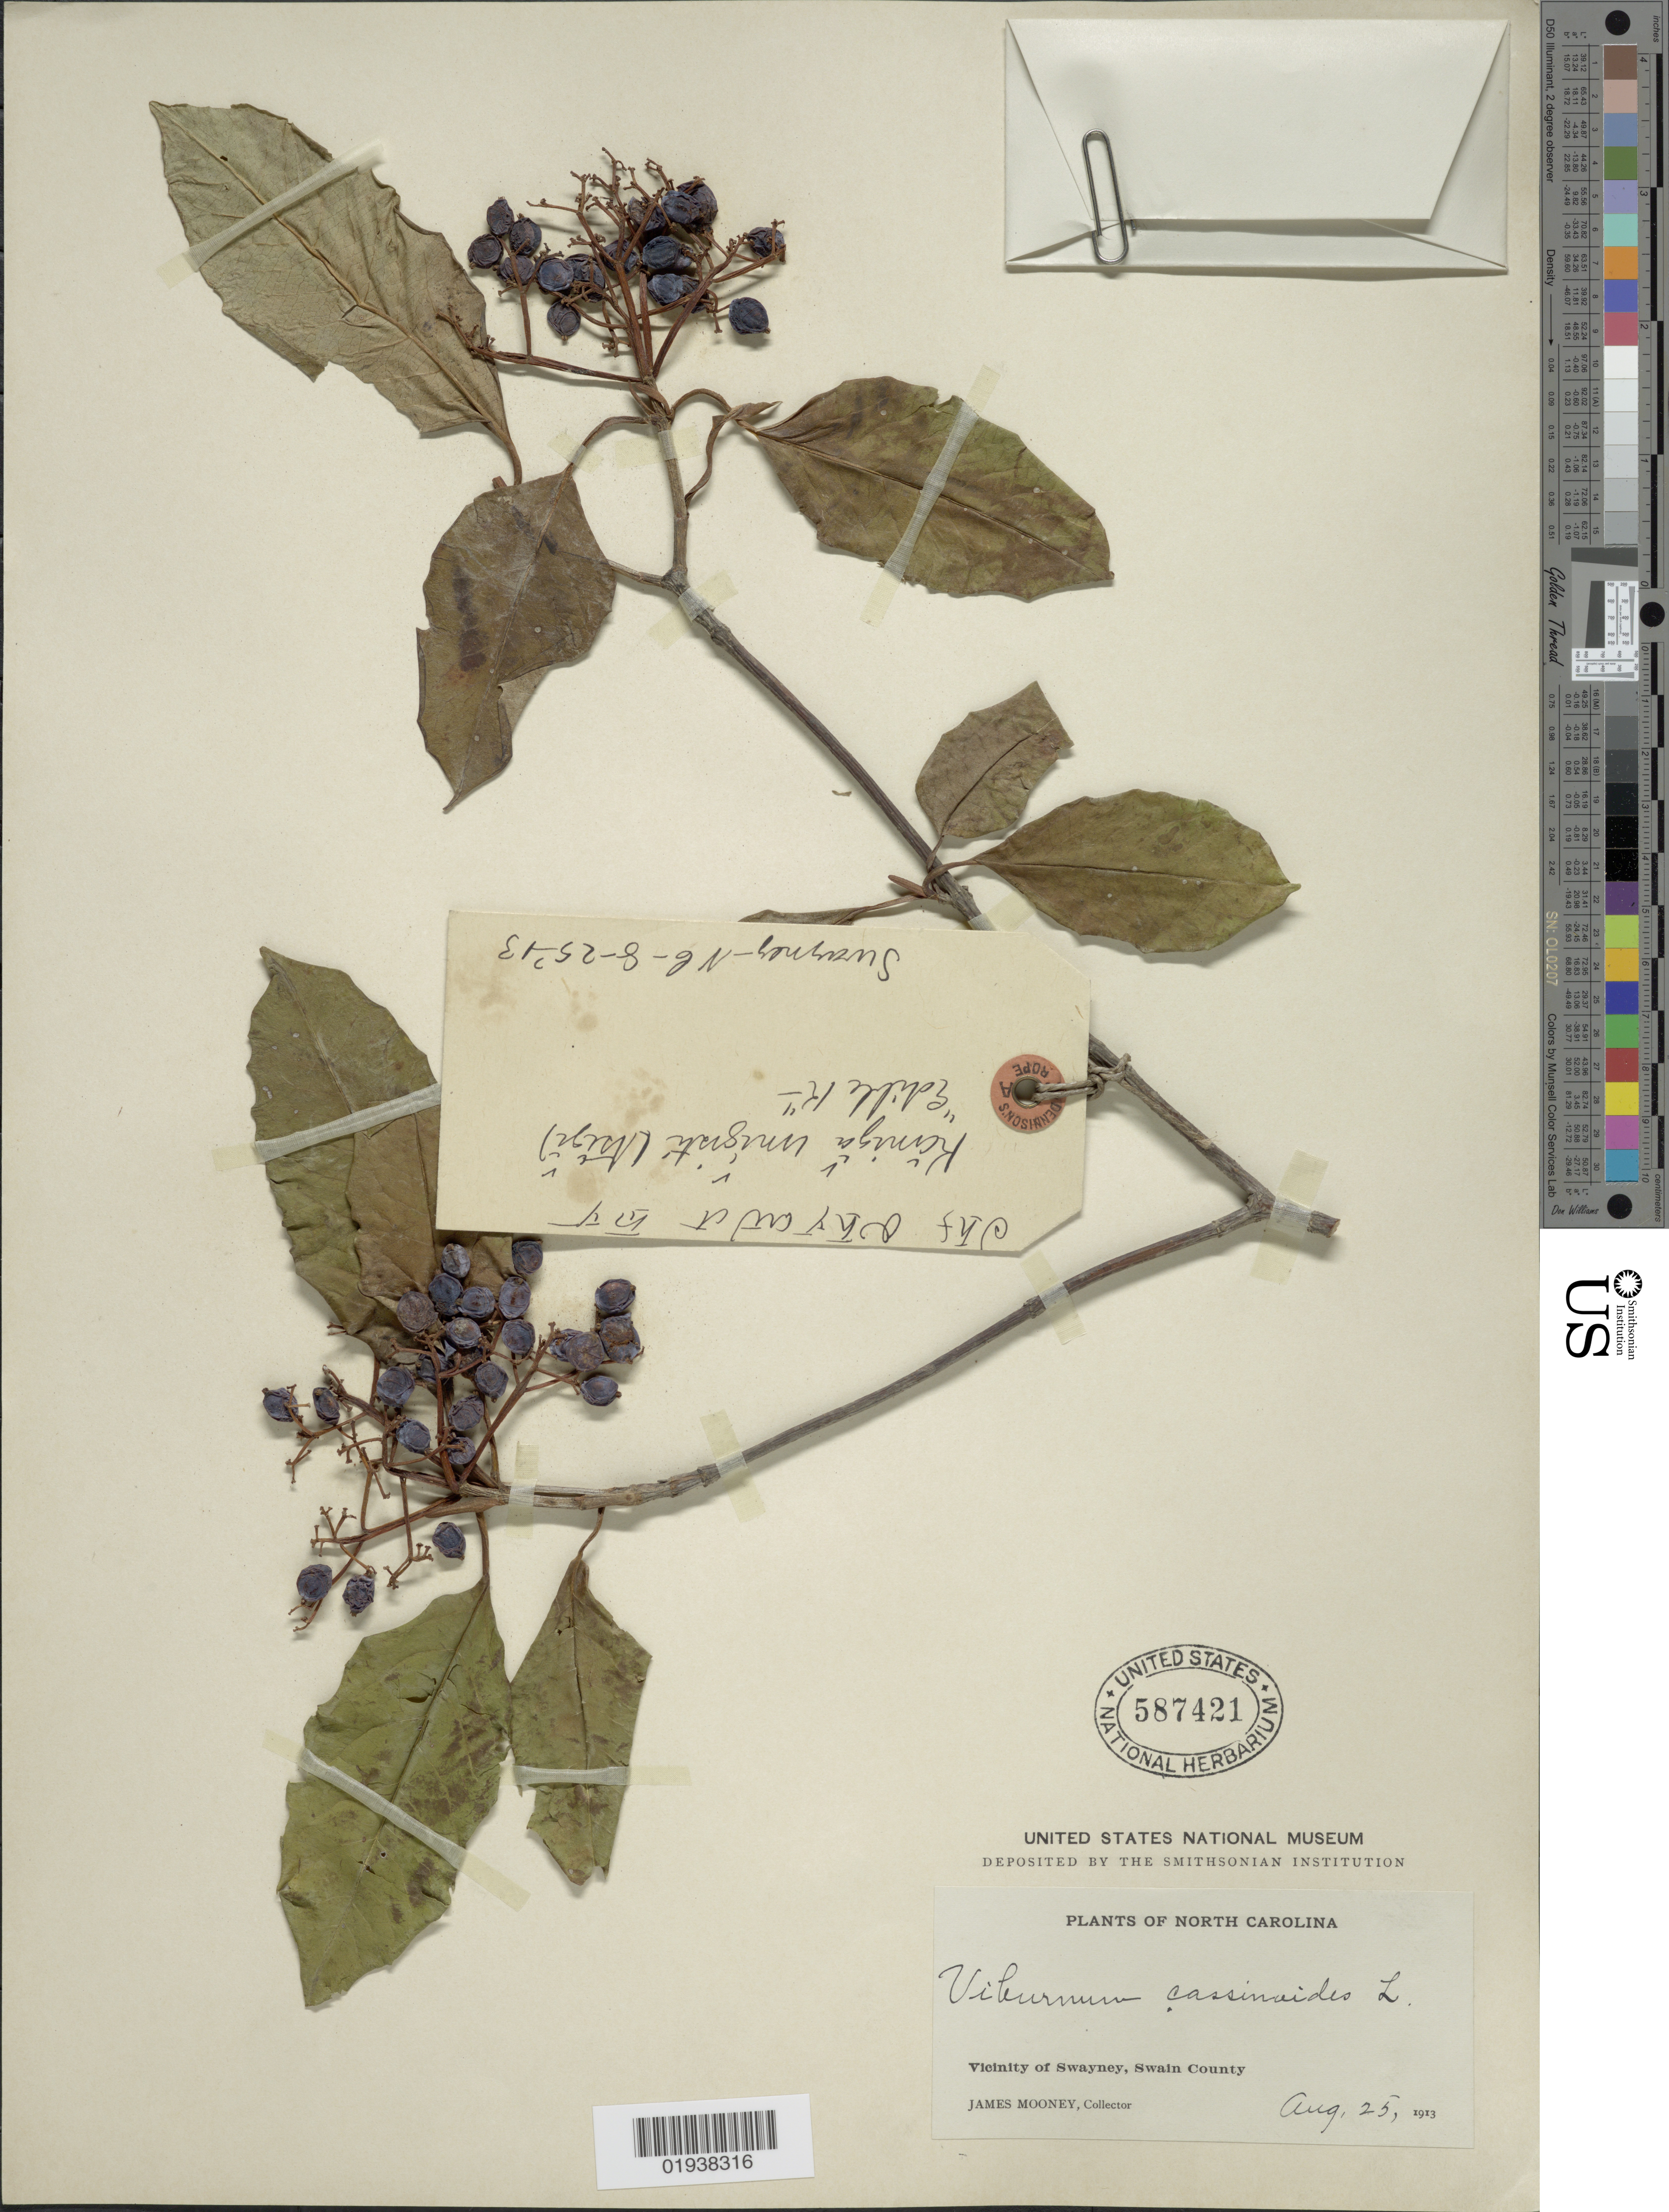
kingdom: Plantae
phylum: Tracheophyta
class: Magnoliopsida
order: Dipsacales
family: Viburnaceae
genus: Viburnum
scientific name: Viburnum cassinoides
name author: L.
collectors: J. Mooney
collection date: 1913-08-25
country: United States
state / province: North Carolina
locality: Vicinity of Swayney, Swain County.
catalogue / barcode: US 587421